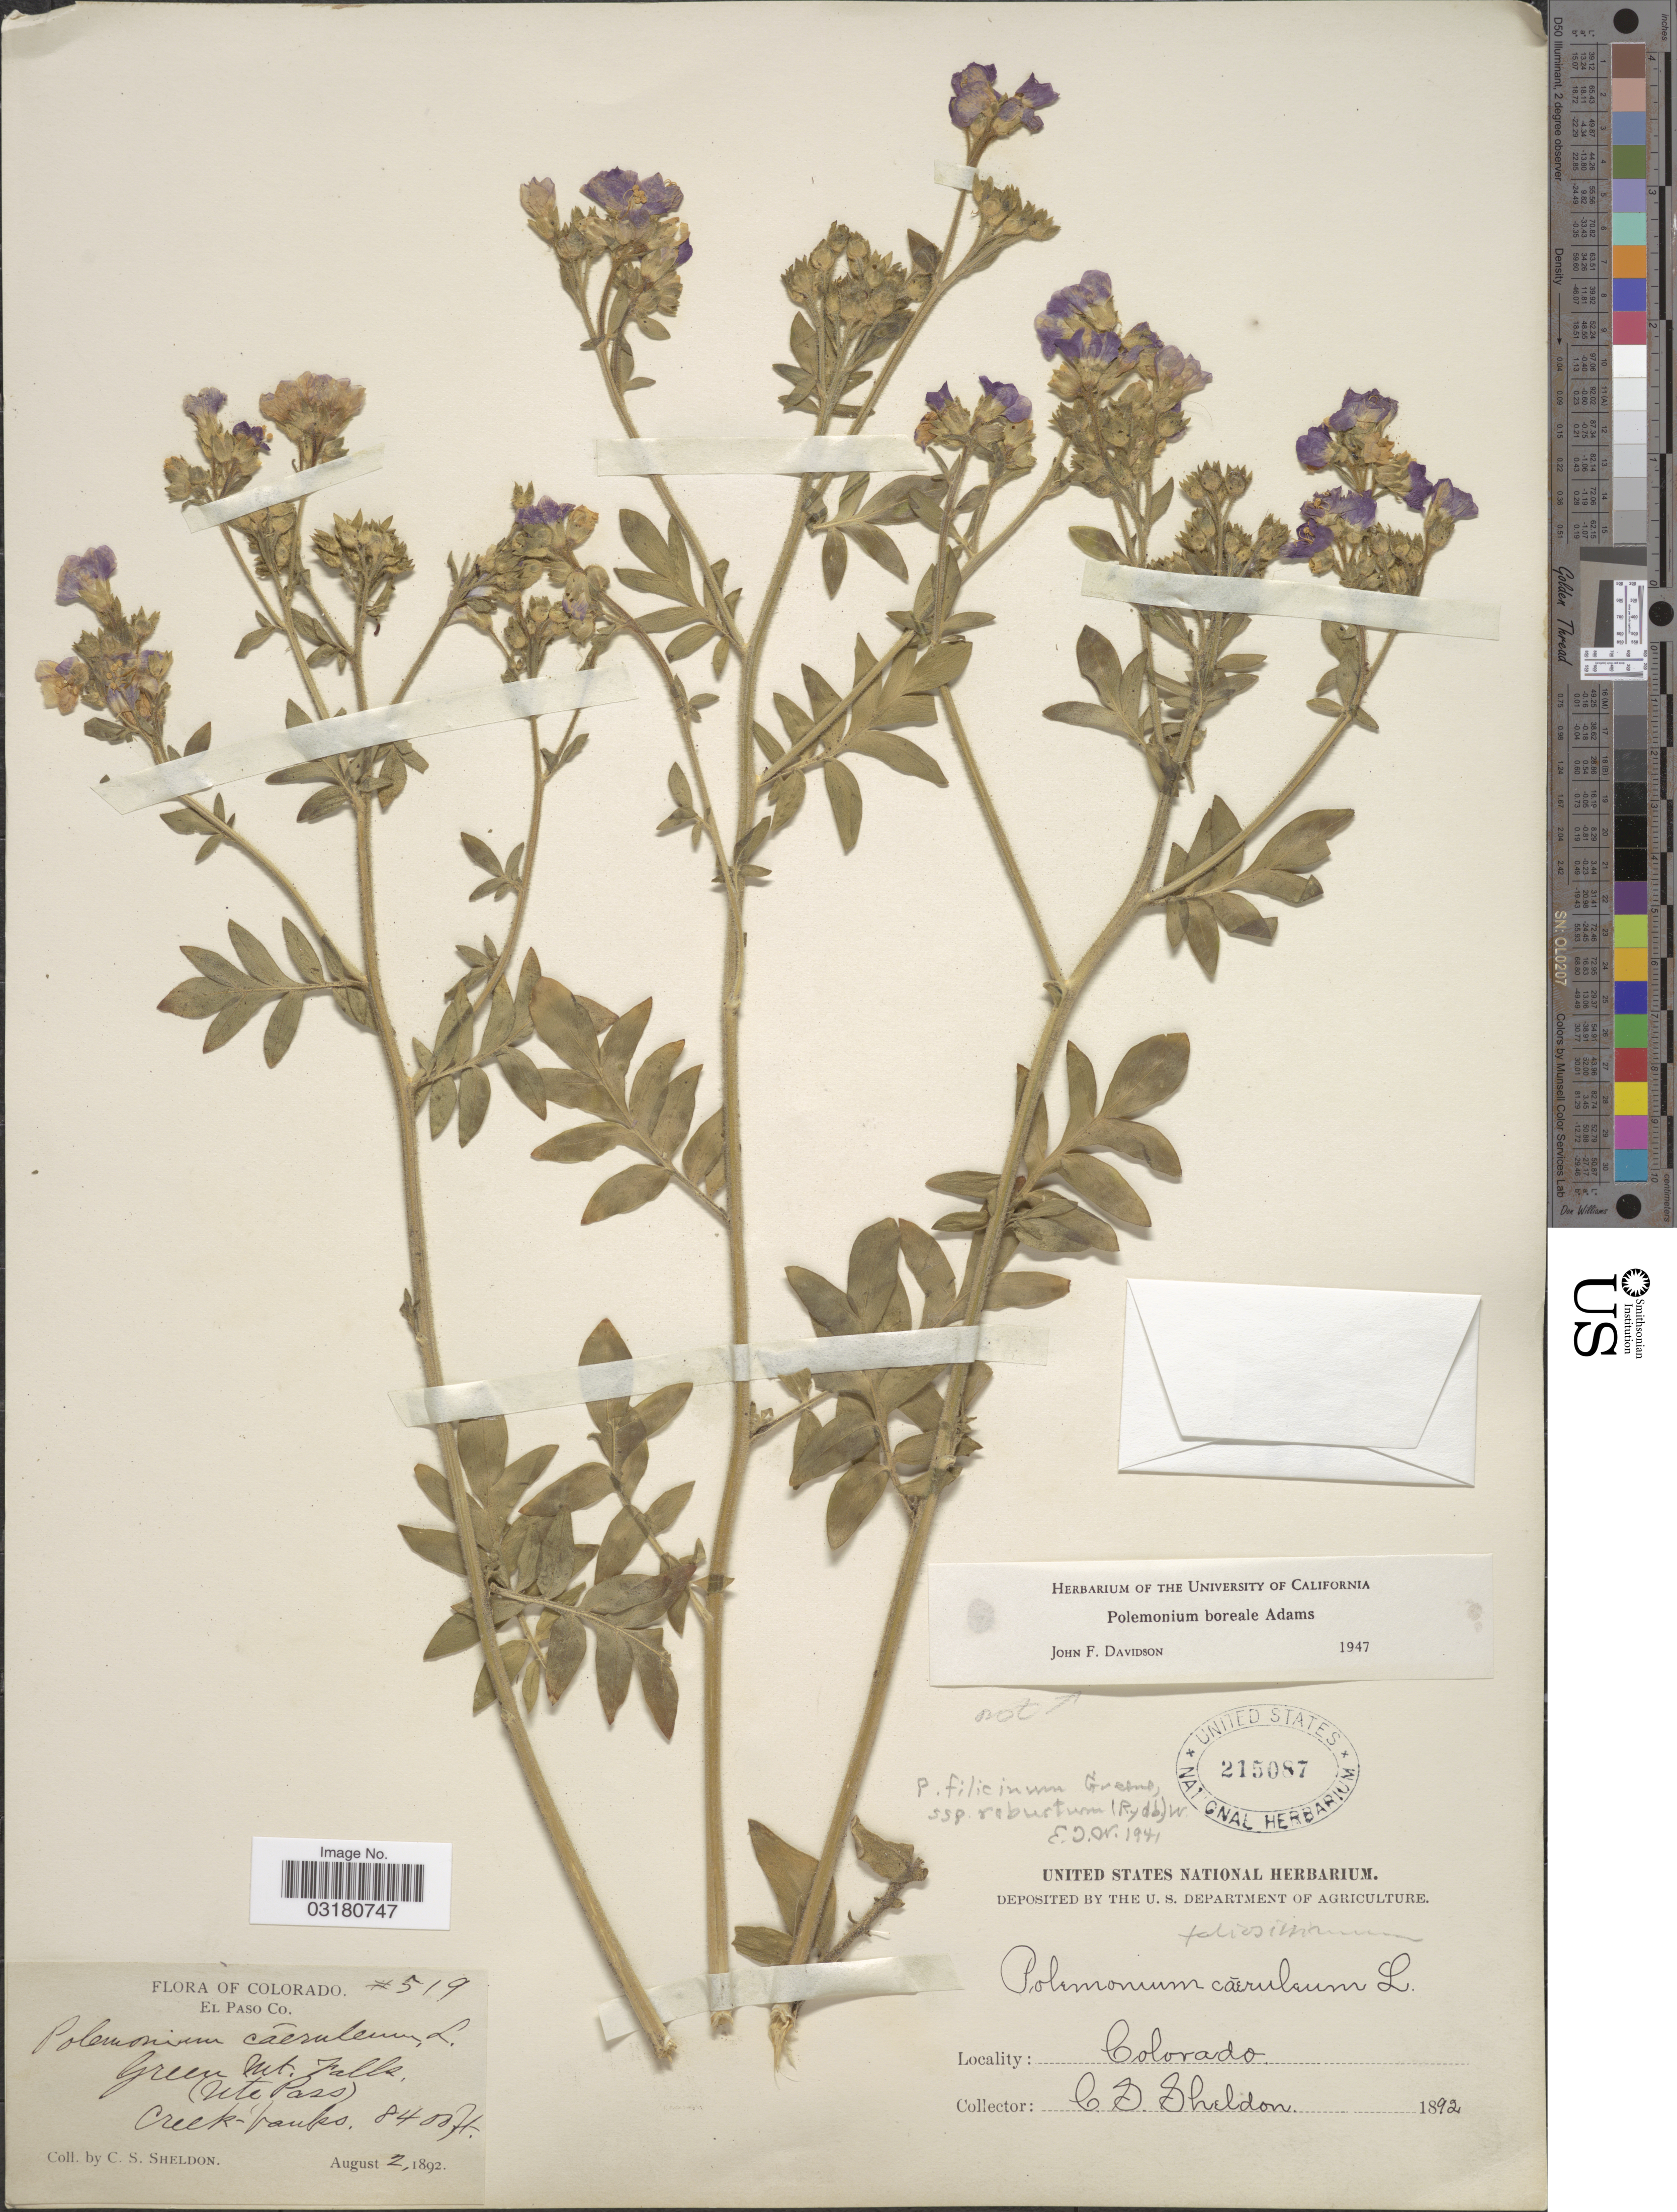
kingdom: Plantae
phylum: Tracheophyta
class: Magnoliopsida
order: Ericales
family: Polemoniaceae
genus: Polemonium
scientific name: Polemonium boreale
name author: Adams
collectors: C. S. Sheldon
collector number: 519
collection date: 1892-08-02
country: United States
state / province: Colorado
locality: El Paso Co. Green Mt. Falls, (Ute Pass) Creek banks.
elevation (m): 2560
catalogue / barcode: US 215087